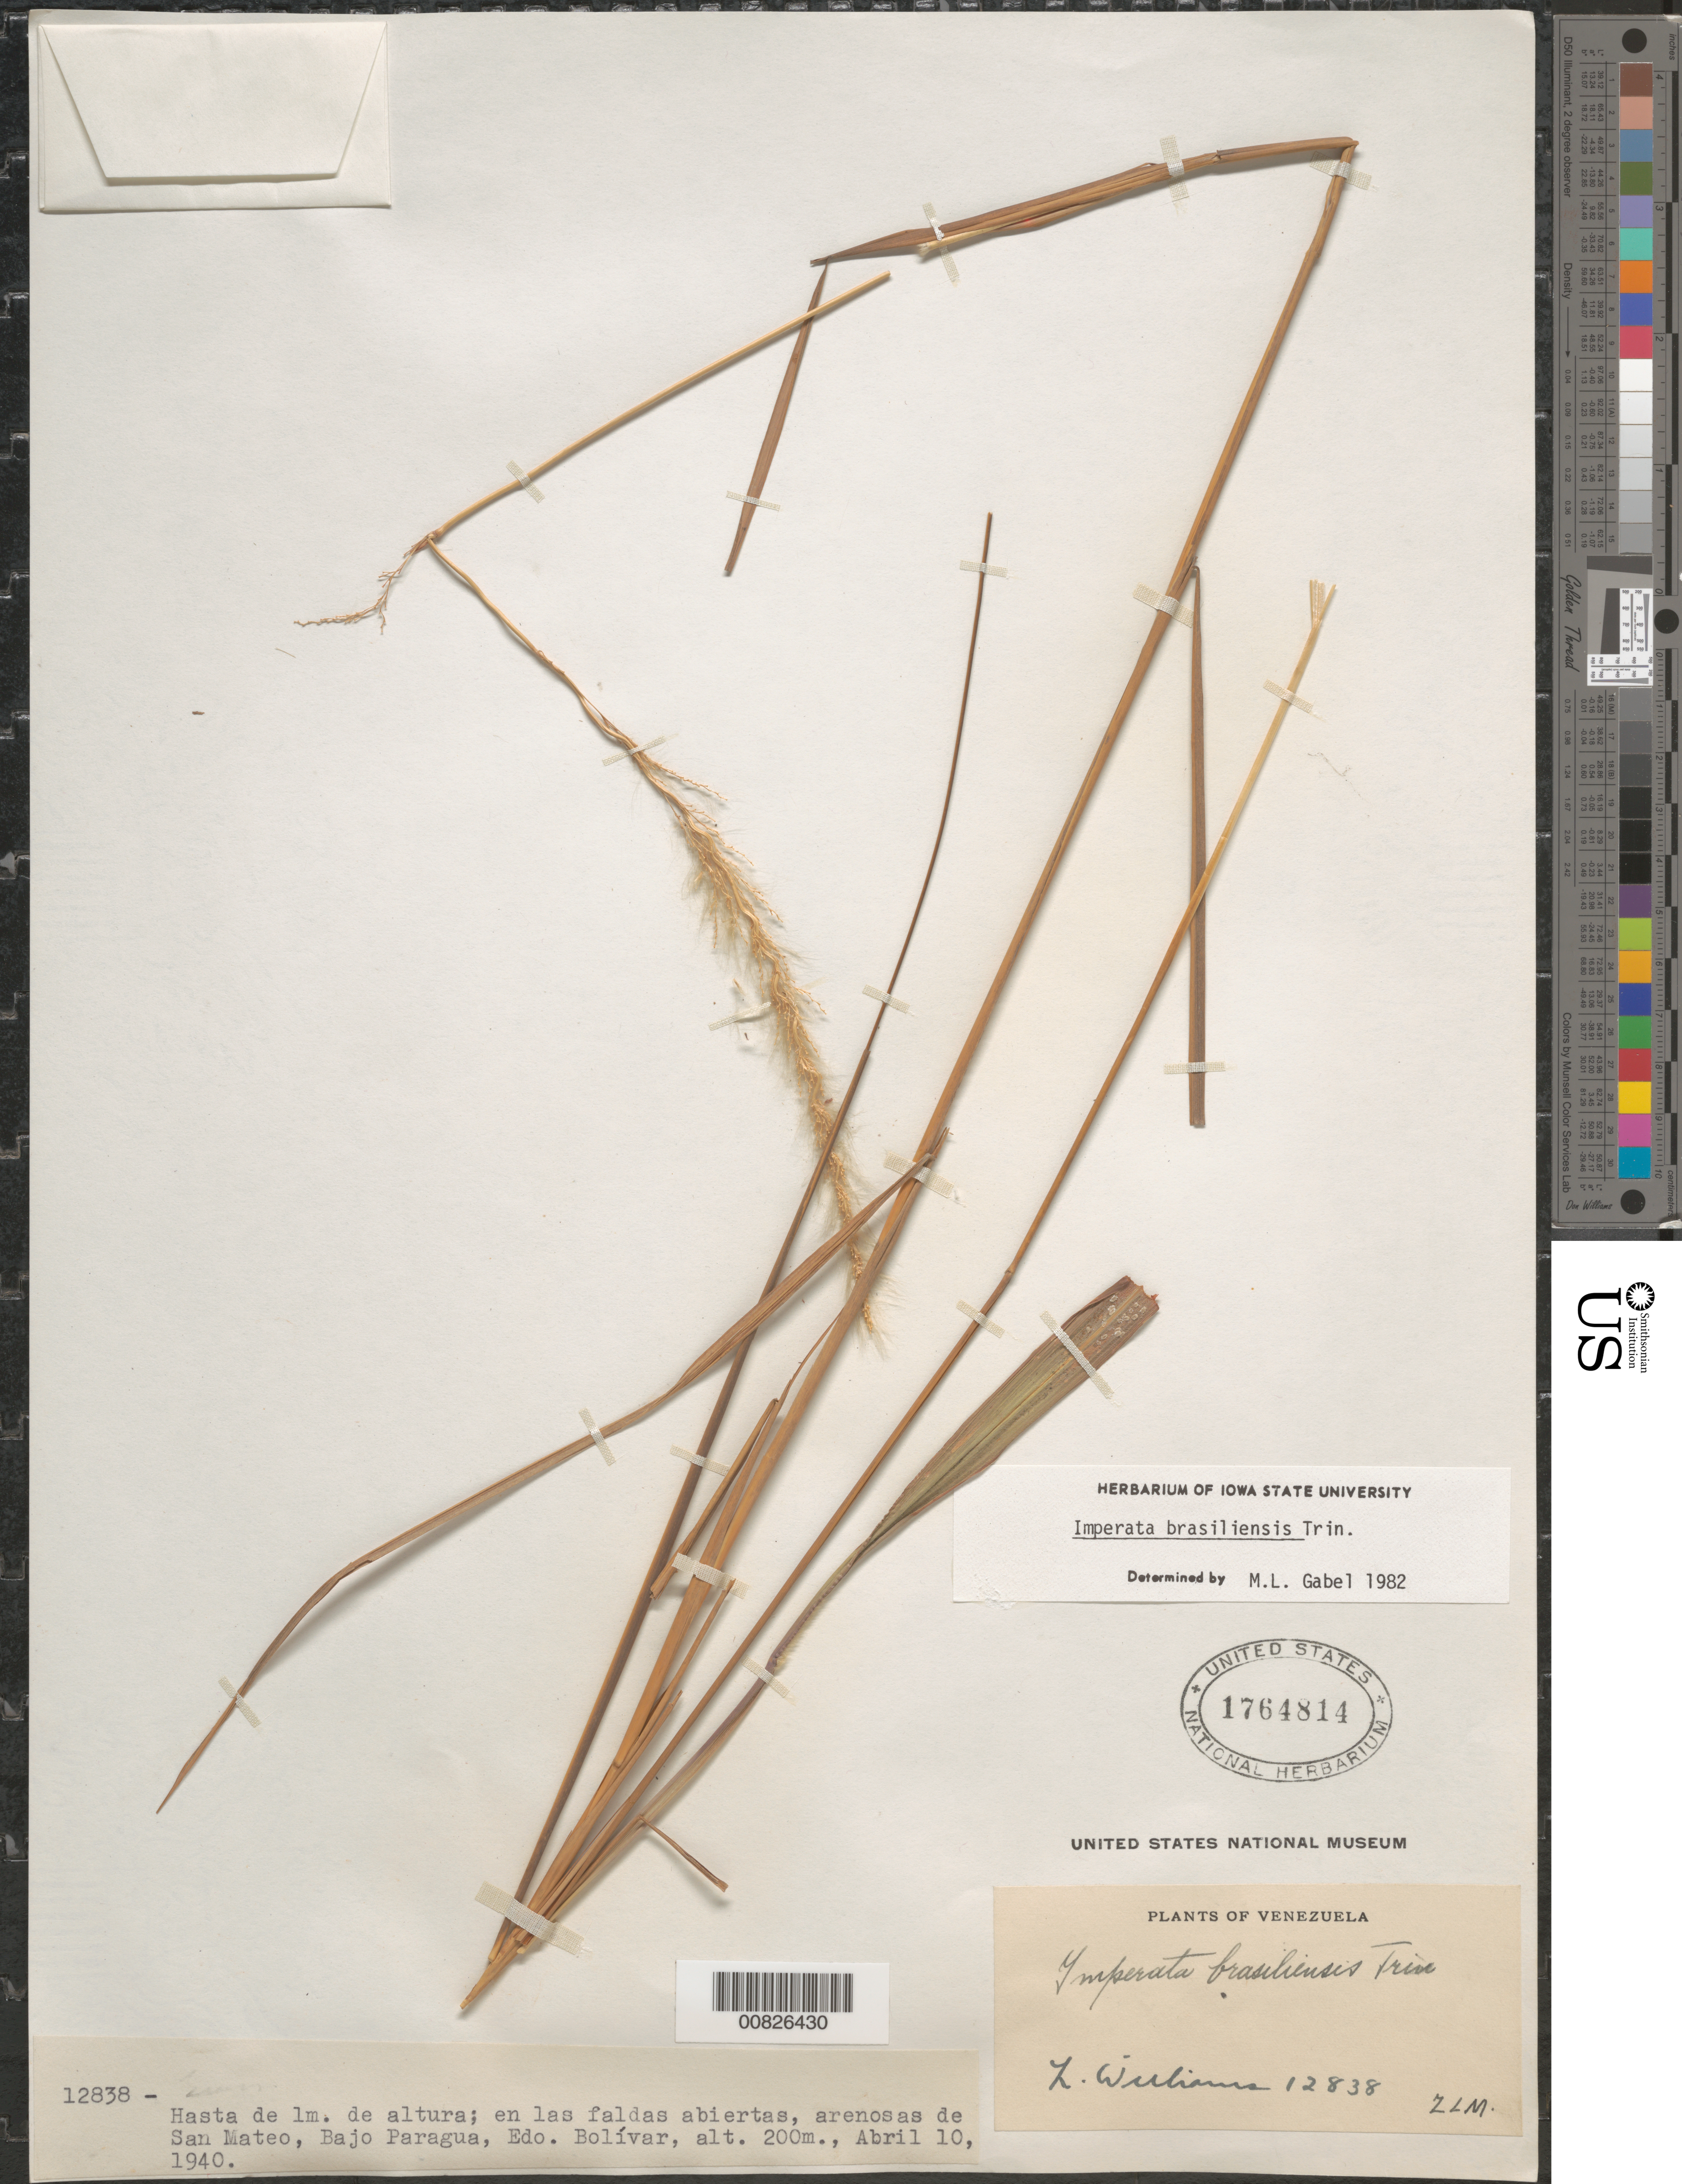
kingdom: Plantae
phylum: Tracheophyta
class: Liliopsida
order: Poales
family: Poaceae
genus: Imperata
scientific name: Imperata brasiliensis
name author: Trin.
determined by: Gabel, M. L.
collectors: Ll. Williams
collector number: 12838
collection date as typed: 10-Apr-40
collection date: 1940-04-10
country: Venezuela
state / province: Bolívar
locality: San Mateo, Bajo Paragua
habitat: Fladas abiertas, arenosas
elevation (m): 200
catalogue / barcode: US 1764814